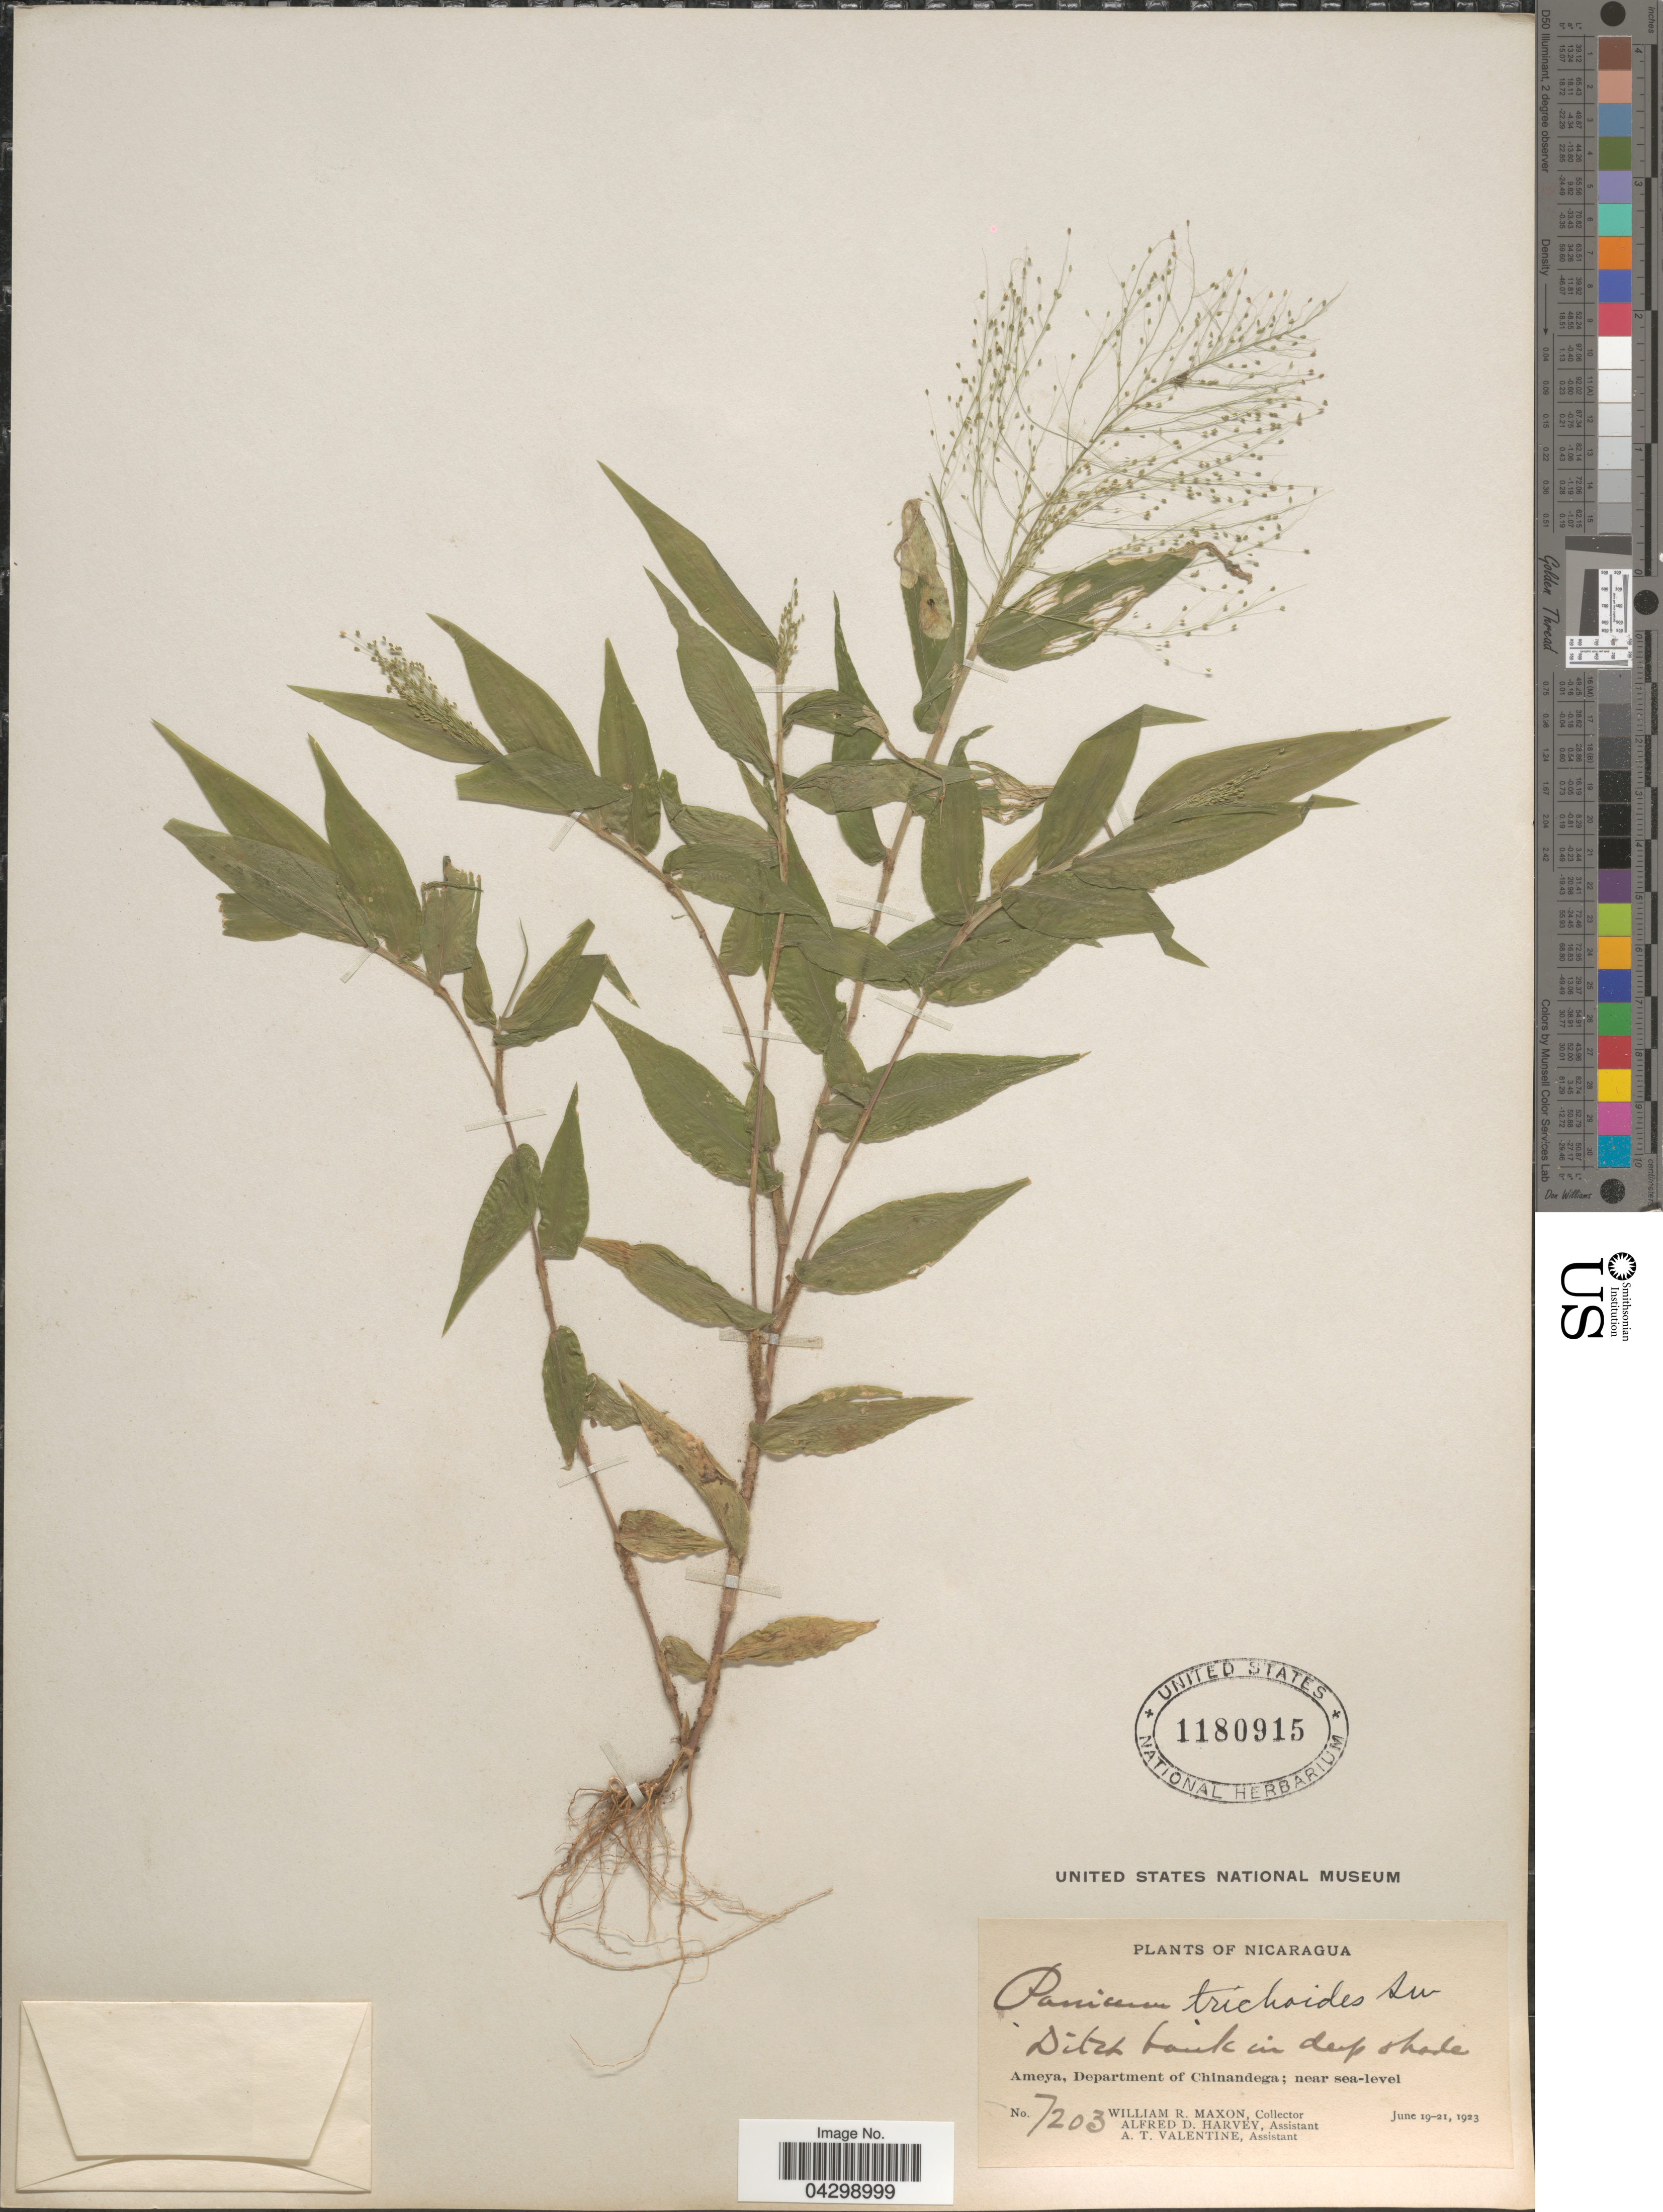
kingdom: Plantae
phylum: Tracheophyta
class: Liliopsida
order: Poales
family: Poaceae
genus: Panicum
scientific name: Panicum trichoides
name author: Sw.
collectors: W. R. Maxon, A. D. Harvey & A. Valentine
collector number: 7203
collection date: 1923-06-19/1923-06-21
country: Nicaragua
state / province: Chinandega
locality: Ditch bank in deep shade. Ameya, Department of Chinandega.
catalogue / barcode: US 1180915